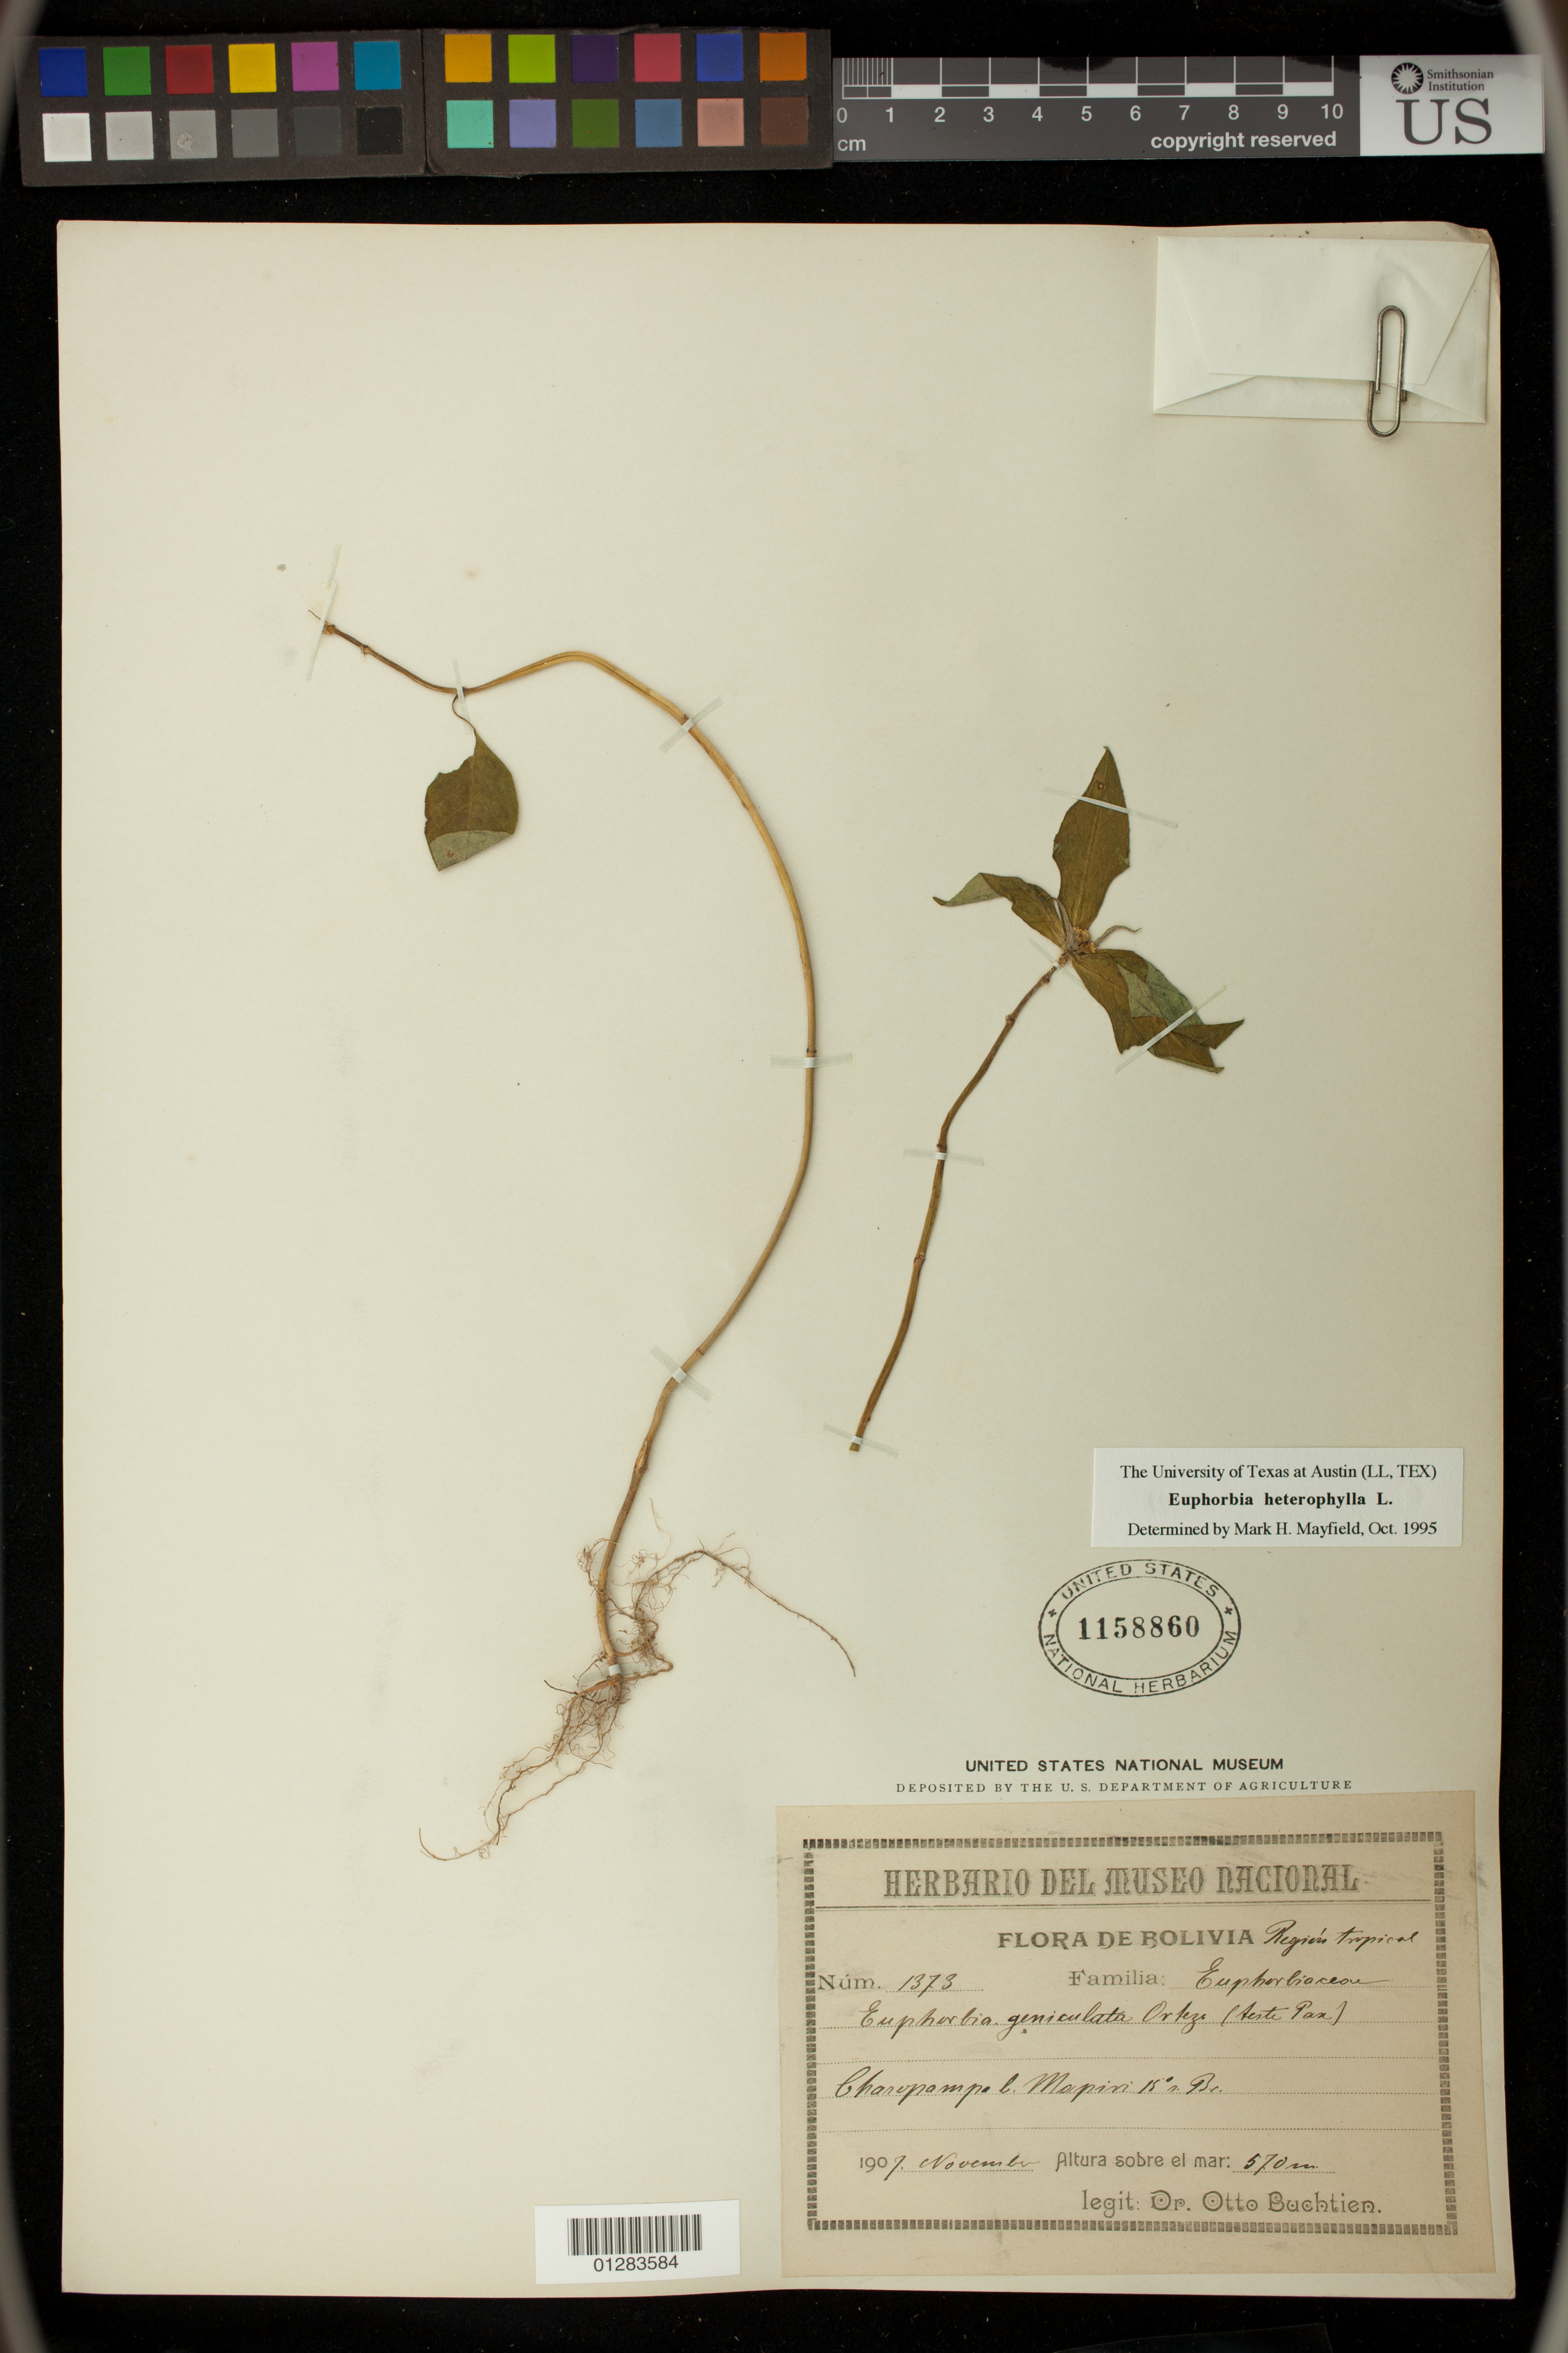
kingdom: Plantae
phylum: Tracheophyta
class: Magnoliopsida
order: Malpighiales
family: Euphorbiaceae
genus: Euphorbia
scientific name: Euphorbia heterophylla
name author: L.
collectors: O. Buchtien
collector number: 1373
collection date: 1907-11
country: Bolivia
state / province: La Paz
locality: Charopampa b. Mapiri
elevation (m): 570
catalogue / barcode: US 1158860